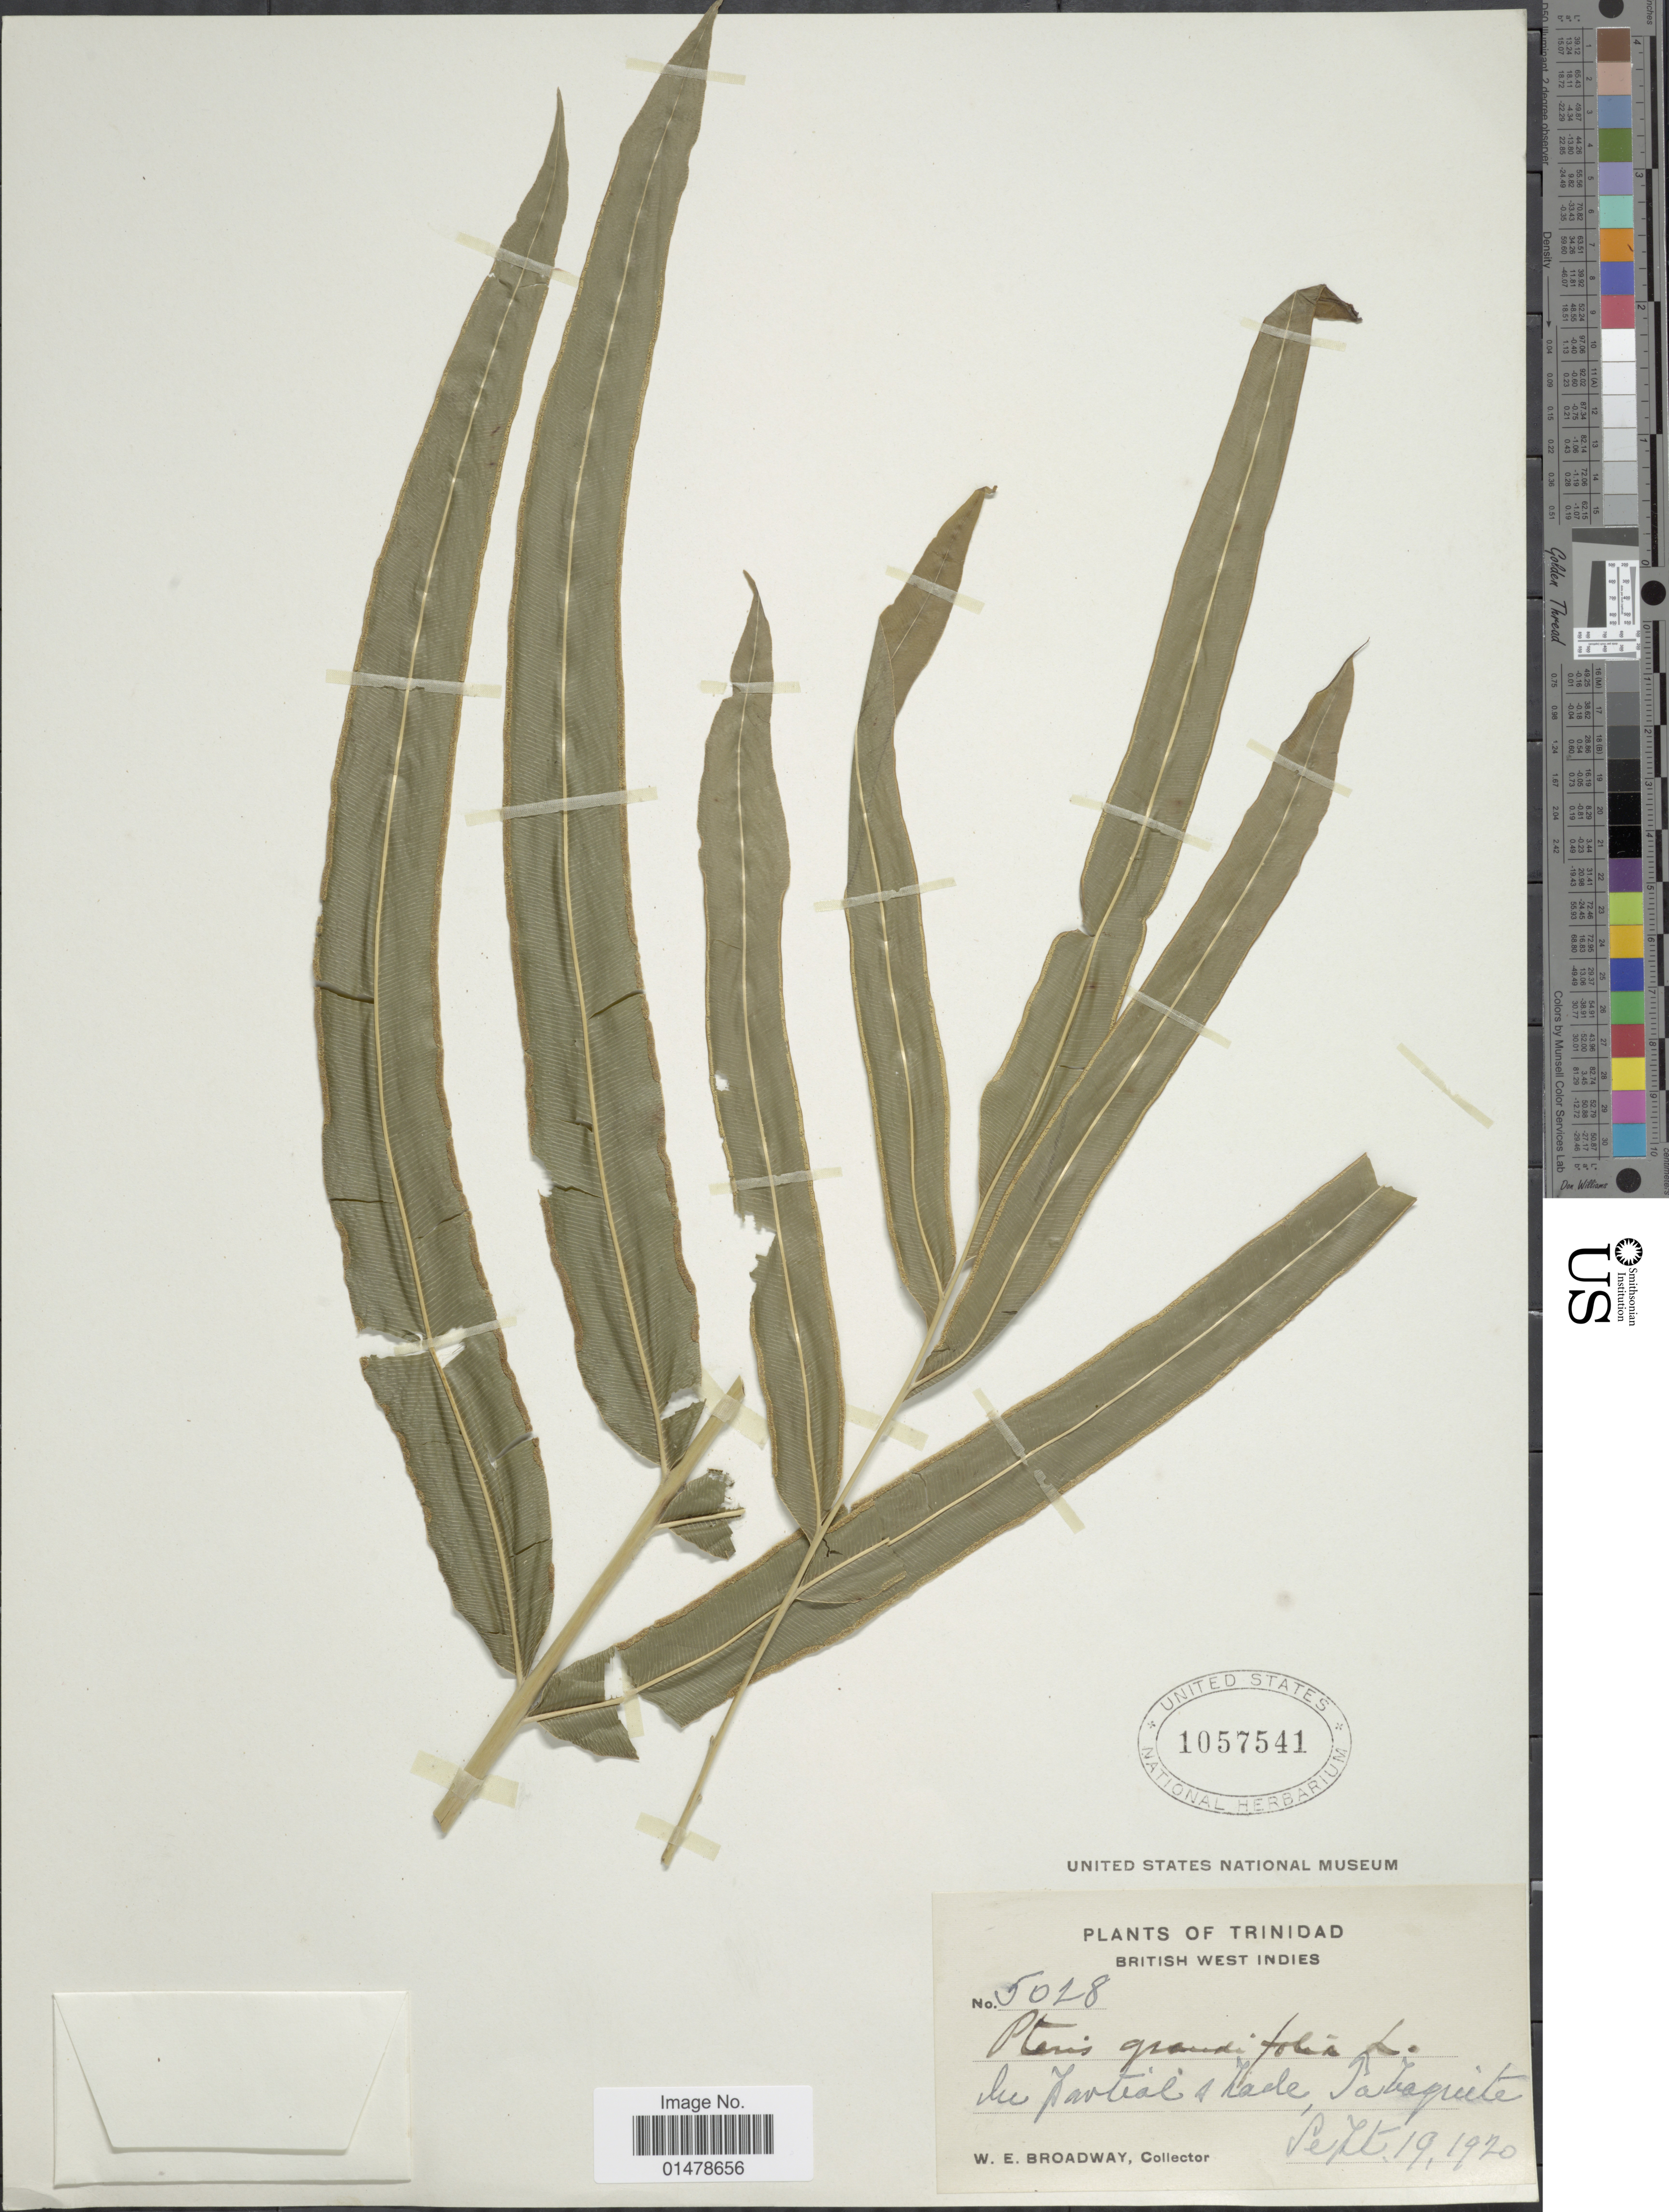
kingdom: Plantae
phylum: Tracheophyta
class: Polypodiopsida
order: Polypodiales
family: Pteridaceae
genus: Pteris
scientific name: Pteris grandifolia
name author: L.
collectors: W. E. Broadway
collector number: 5028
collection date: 1918-09-19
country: Trinidad and Tobago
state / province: Trinidad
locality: In partial shade, Tabaquite.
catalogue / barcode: US 1057541